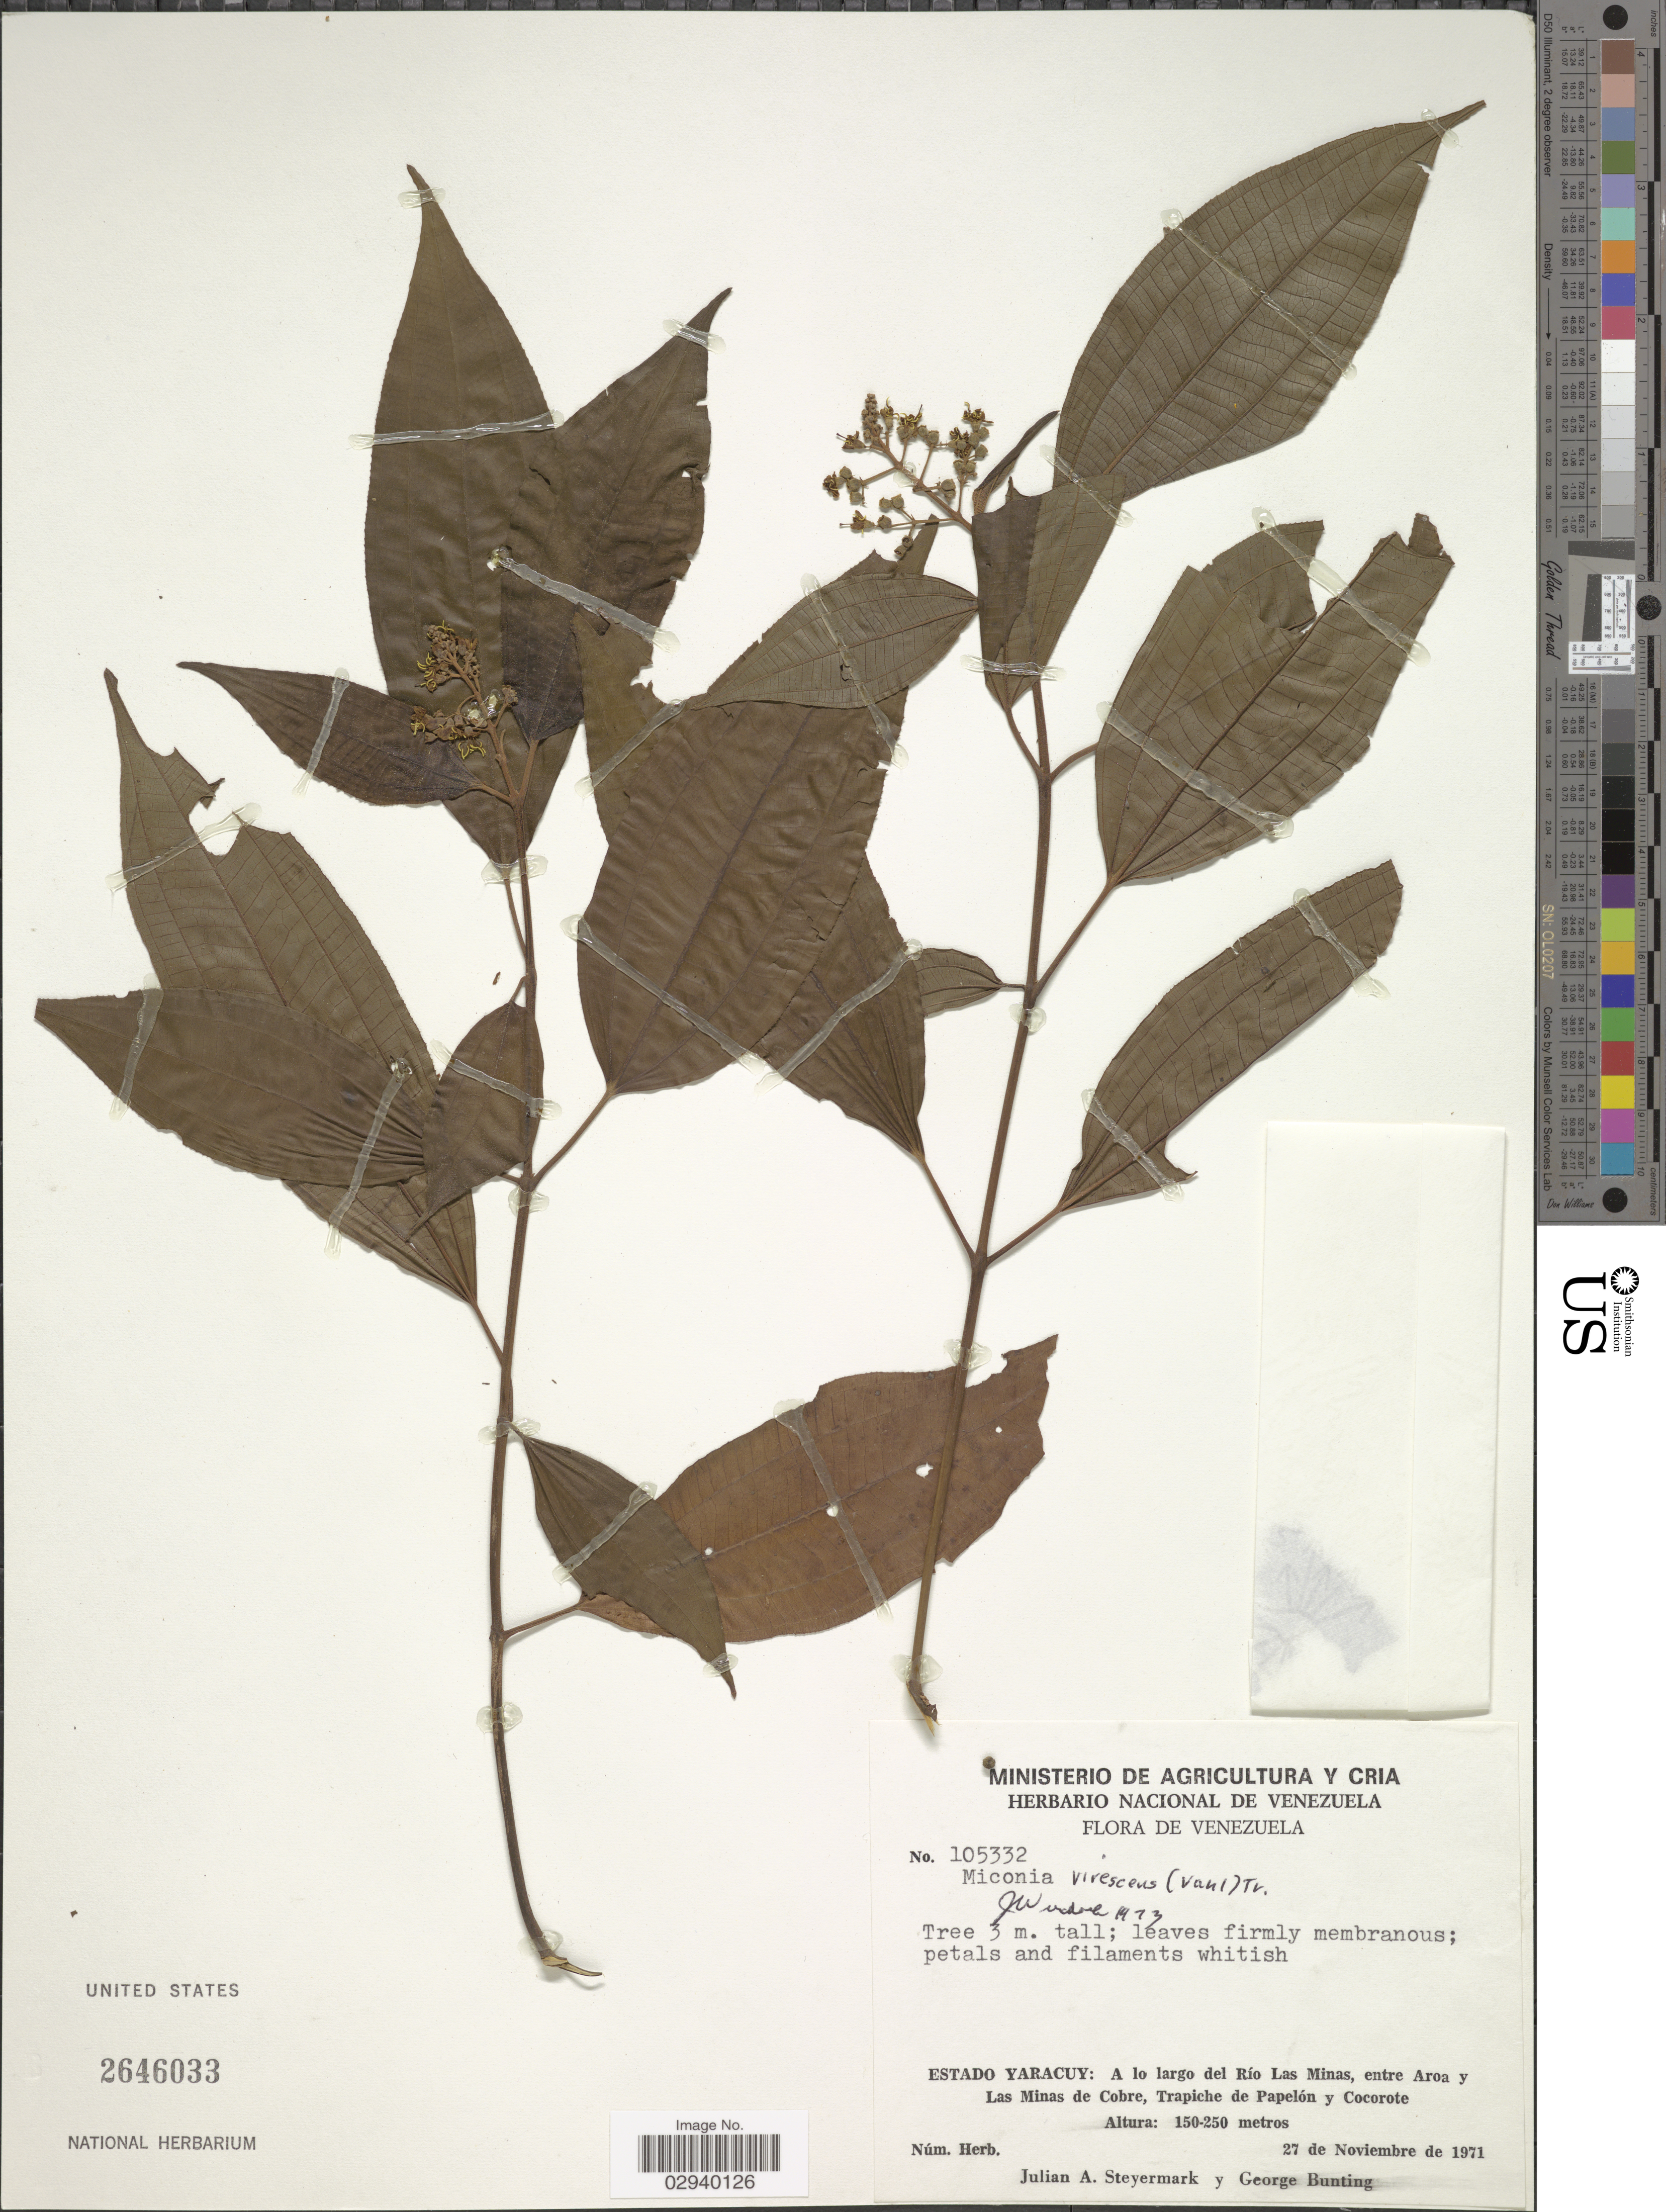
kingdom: Plantae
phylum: Tracheophyta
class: Magnoliopsida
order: Myrtales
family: Melastomataceae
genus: Miconia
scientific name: Miconia laevigata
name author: (L.) D. Don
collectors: J. Steyermark & G. S. Bunting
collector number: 105332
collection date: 1971-11-27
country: Venezuela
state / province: Yaracuy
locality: A lo largo del Río Las Minas, entre Aroa y Las Minas de Cobre, Trapiche de Papelón y Cocorote.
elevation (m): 150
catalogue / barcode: US 2646033